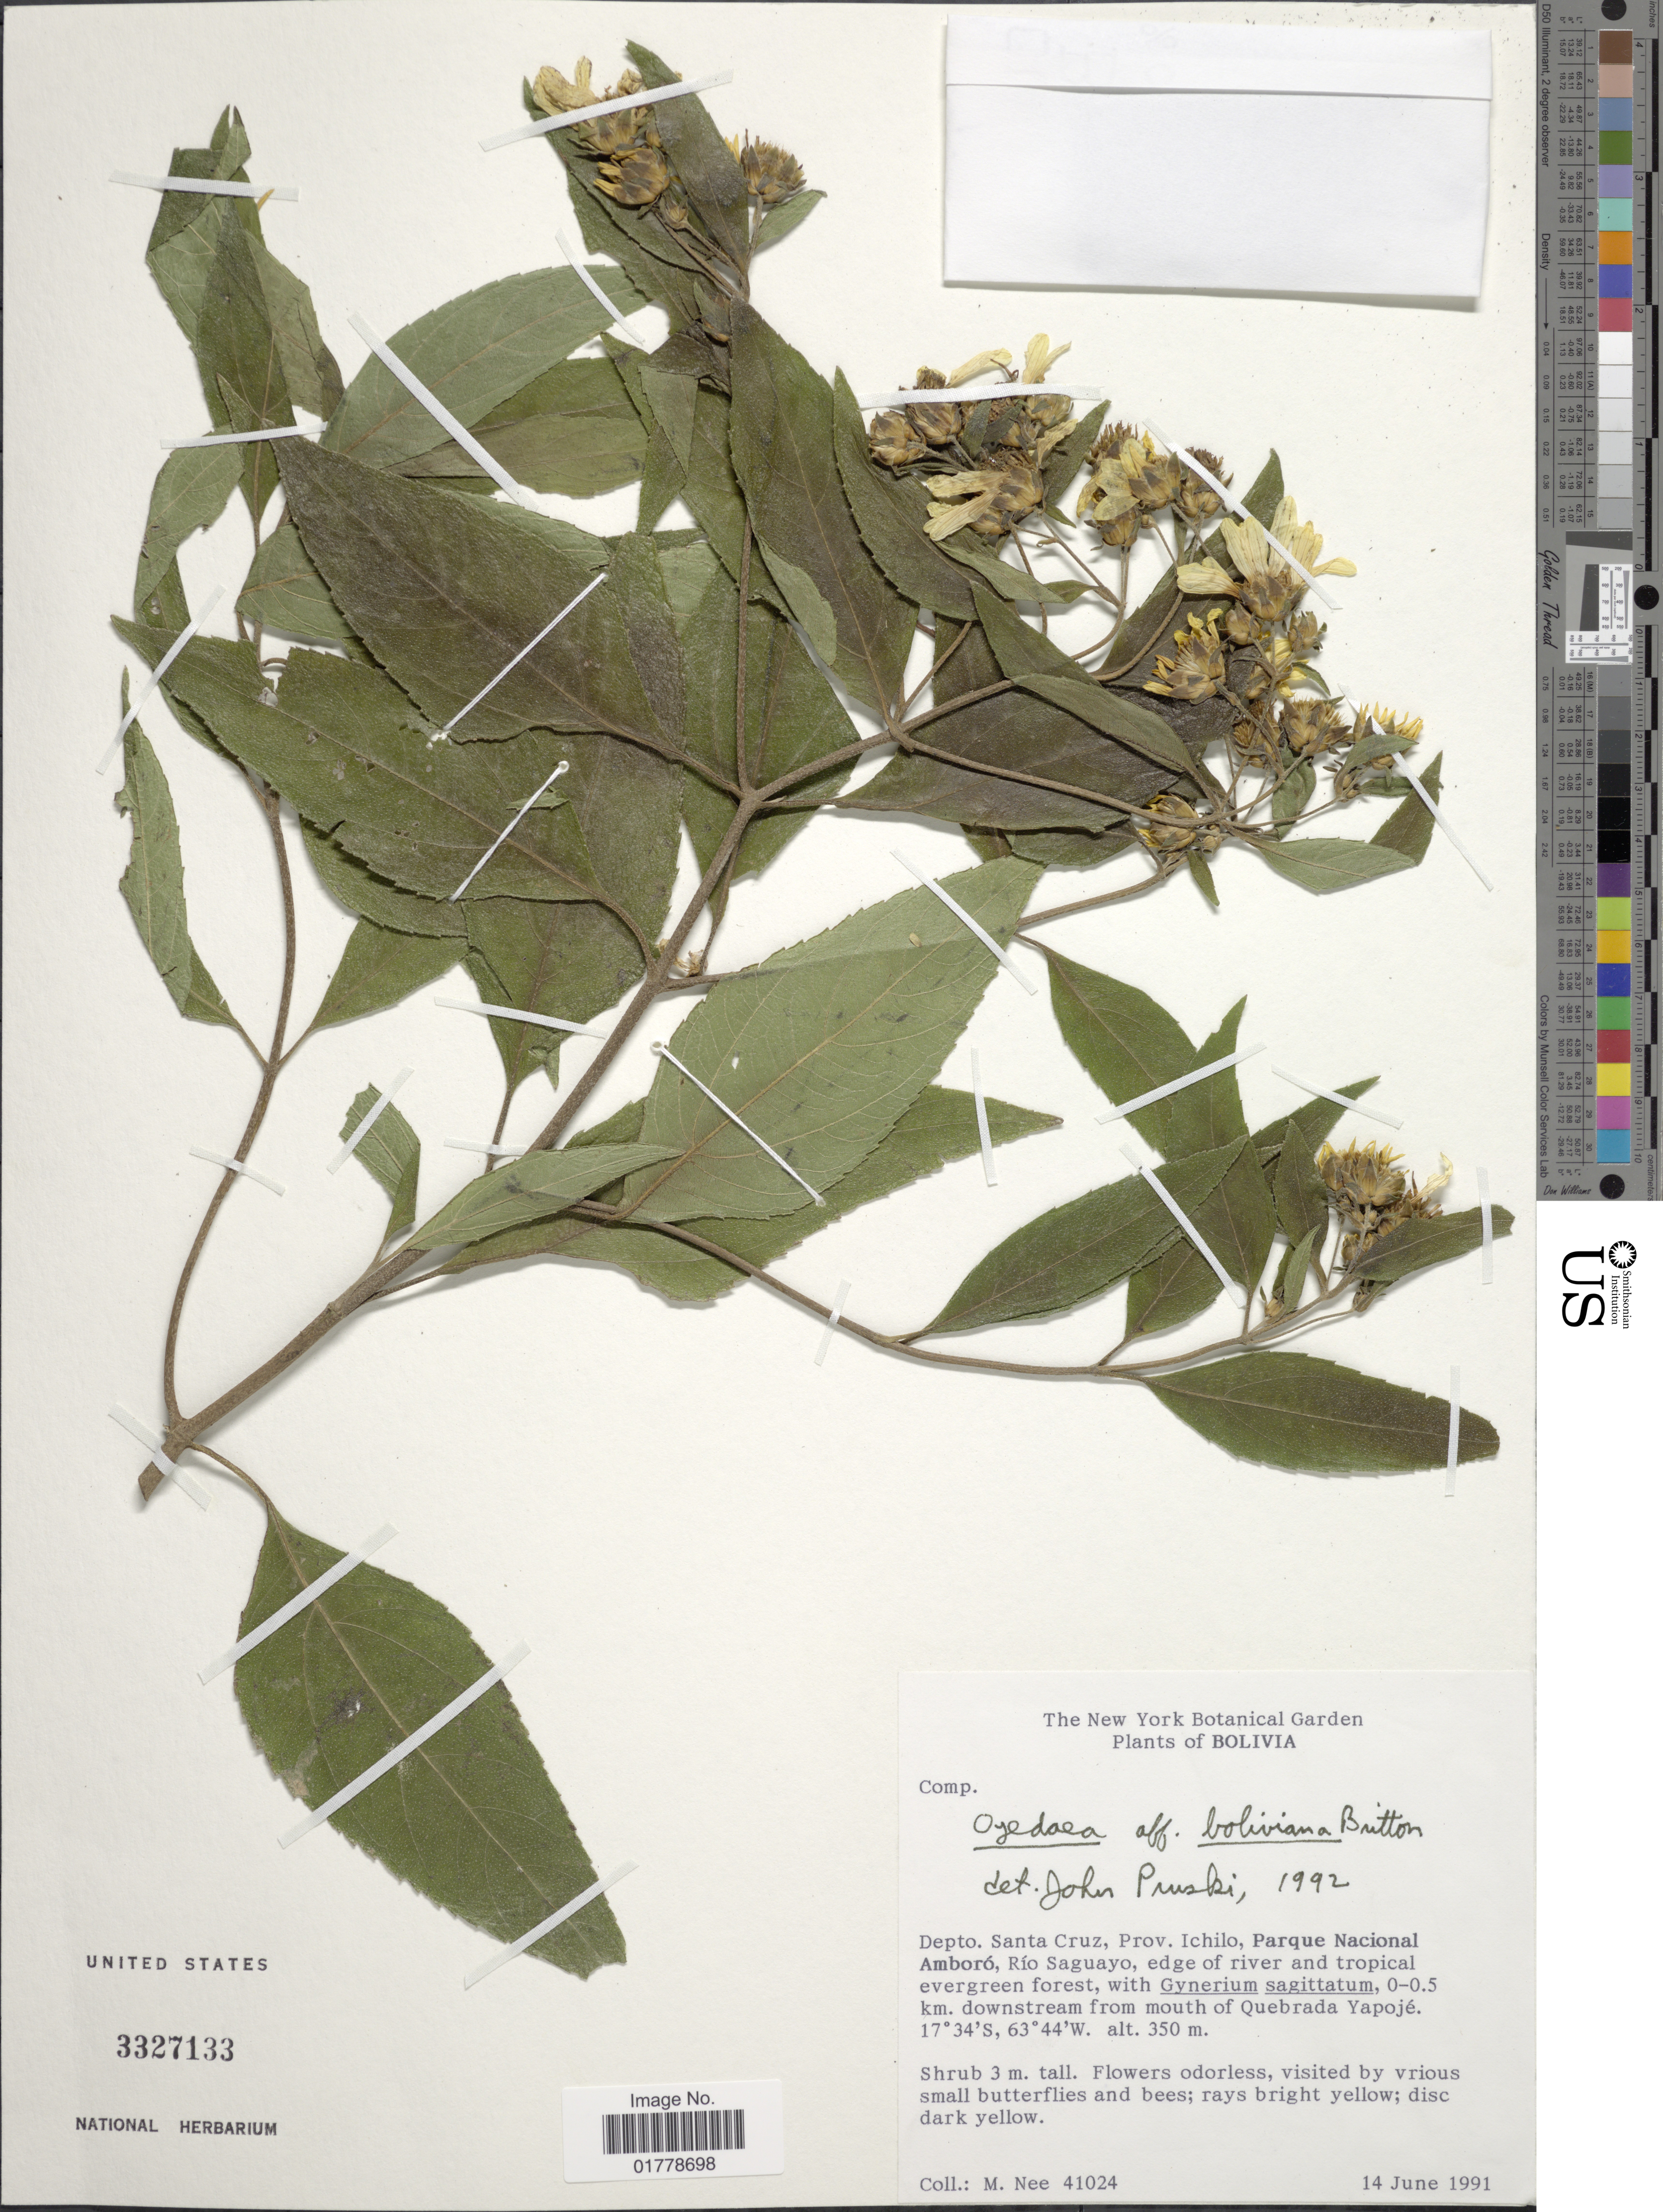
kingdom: Plantae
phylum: Tracheophyta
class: Magnoliopsida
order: Asterales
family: Asteraceae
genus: Oyedaea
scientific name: Oyedaea boliviana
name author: Britton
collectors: M. Nee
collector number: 41024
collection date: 1991-06-14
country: Bolivia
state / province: Santa Cruz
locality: Depto. Santa Cruz, Prov. Ichilo, Parque Nacional Amboró, Río Saguayo, edge of river and tropical evergreen forest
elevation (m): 350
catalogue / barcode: US 3327133